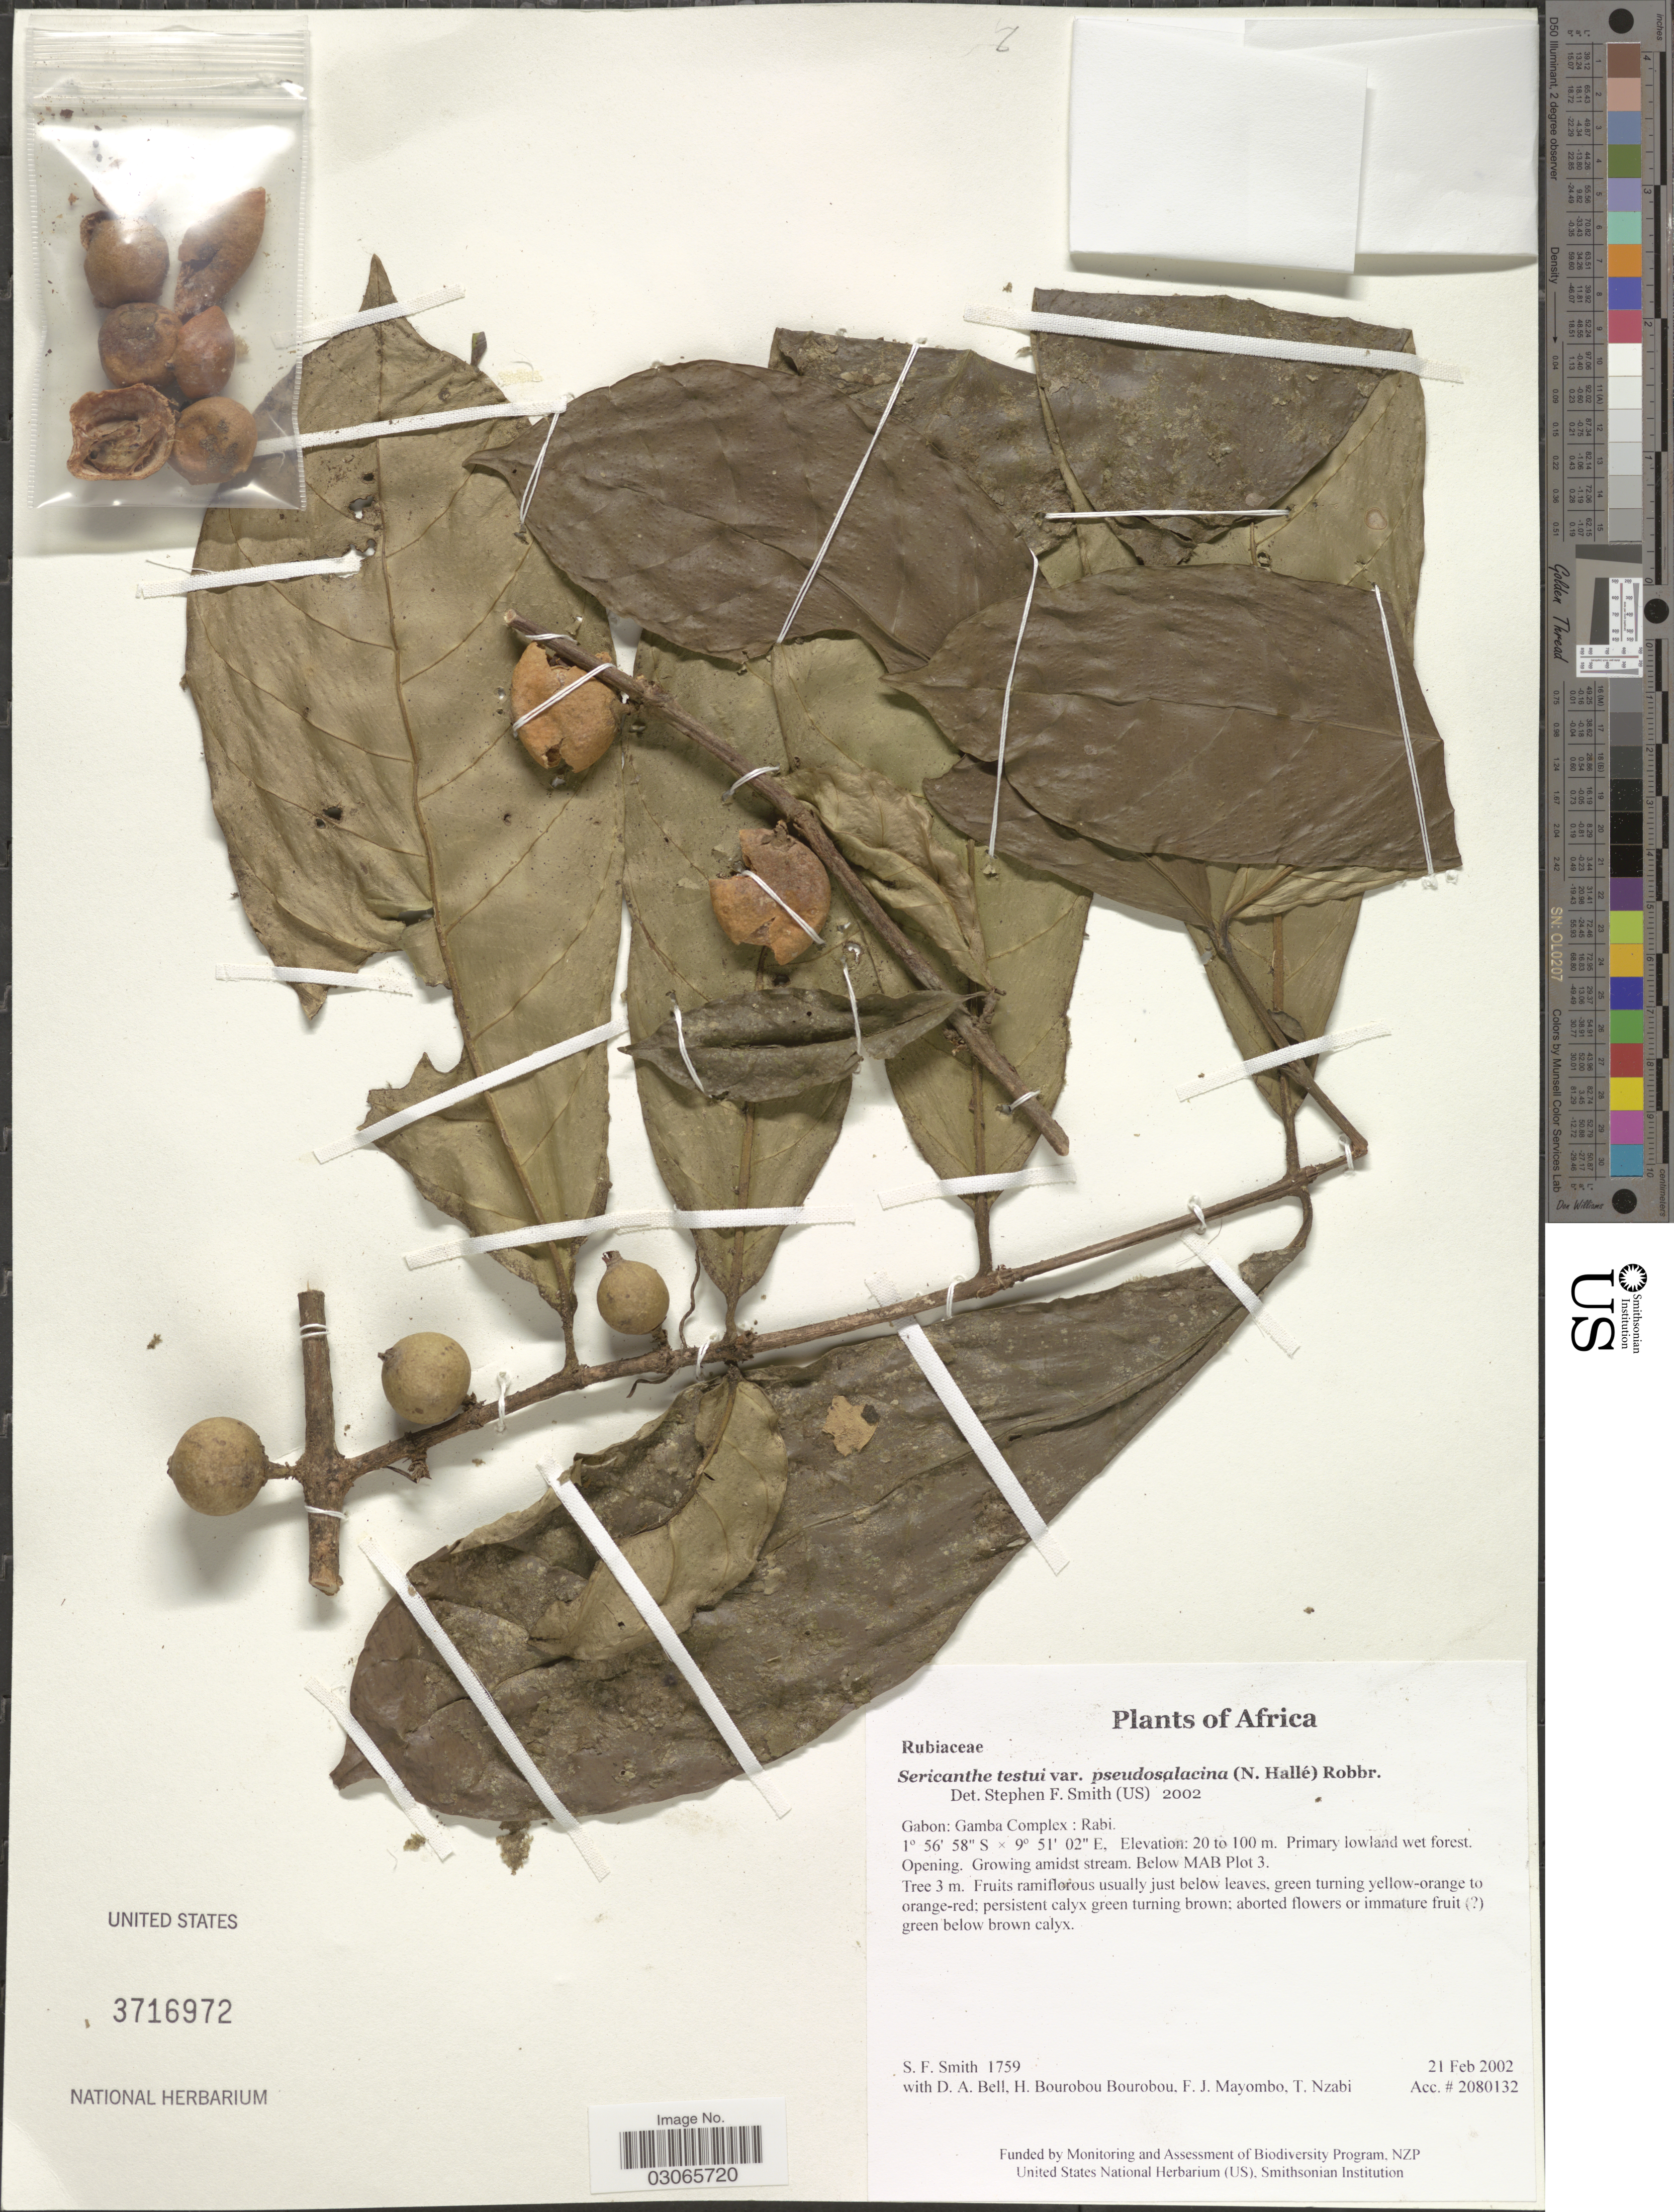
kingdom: Plantae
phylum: Tracheophyta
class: Magnoliopsida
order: Gentianales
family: Rubiaceae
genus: Sericanthe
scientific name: Sericanthe testui var. pseudosalacina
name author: (N. Hallé) Robbr.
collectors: S.F. Smith, D. A. Bell, H. Bourobou Bourobou & F. J. Mayombo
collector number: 1759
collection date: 2002-02-21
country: Gabon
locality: Gamba Complex: Rabi. Below MAB Plot 3.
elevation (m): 20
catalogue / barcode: US 3716972